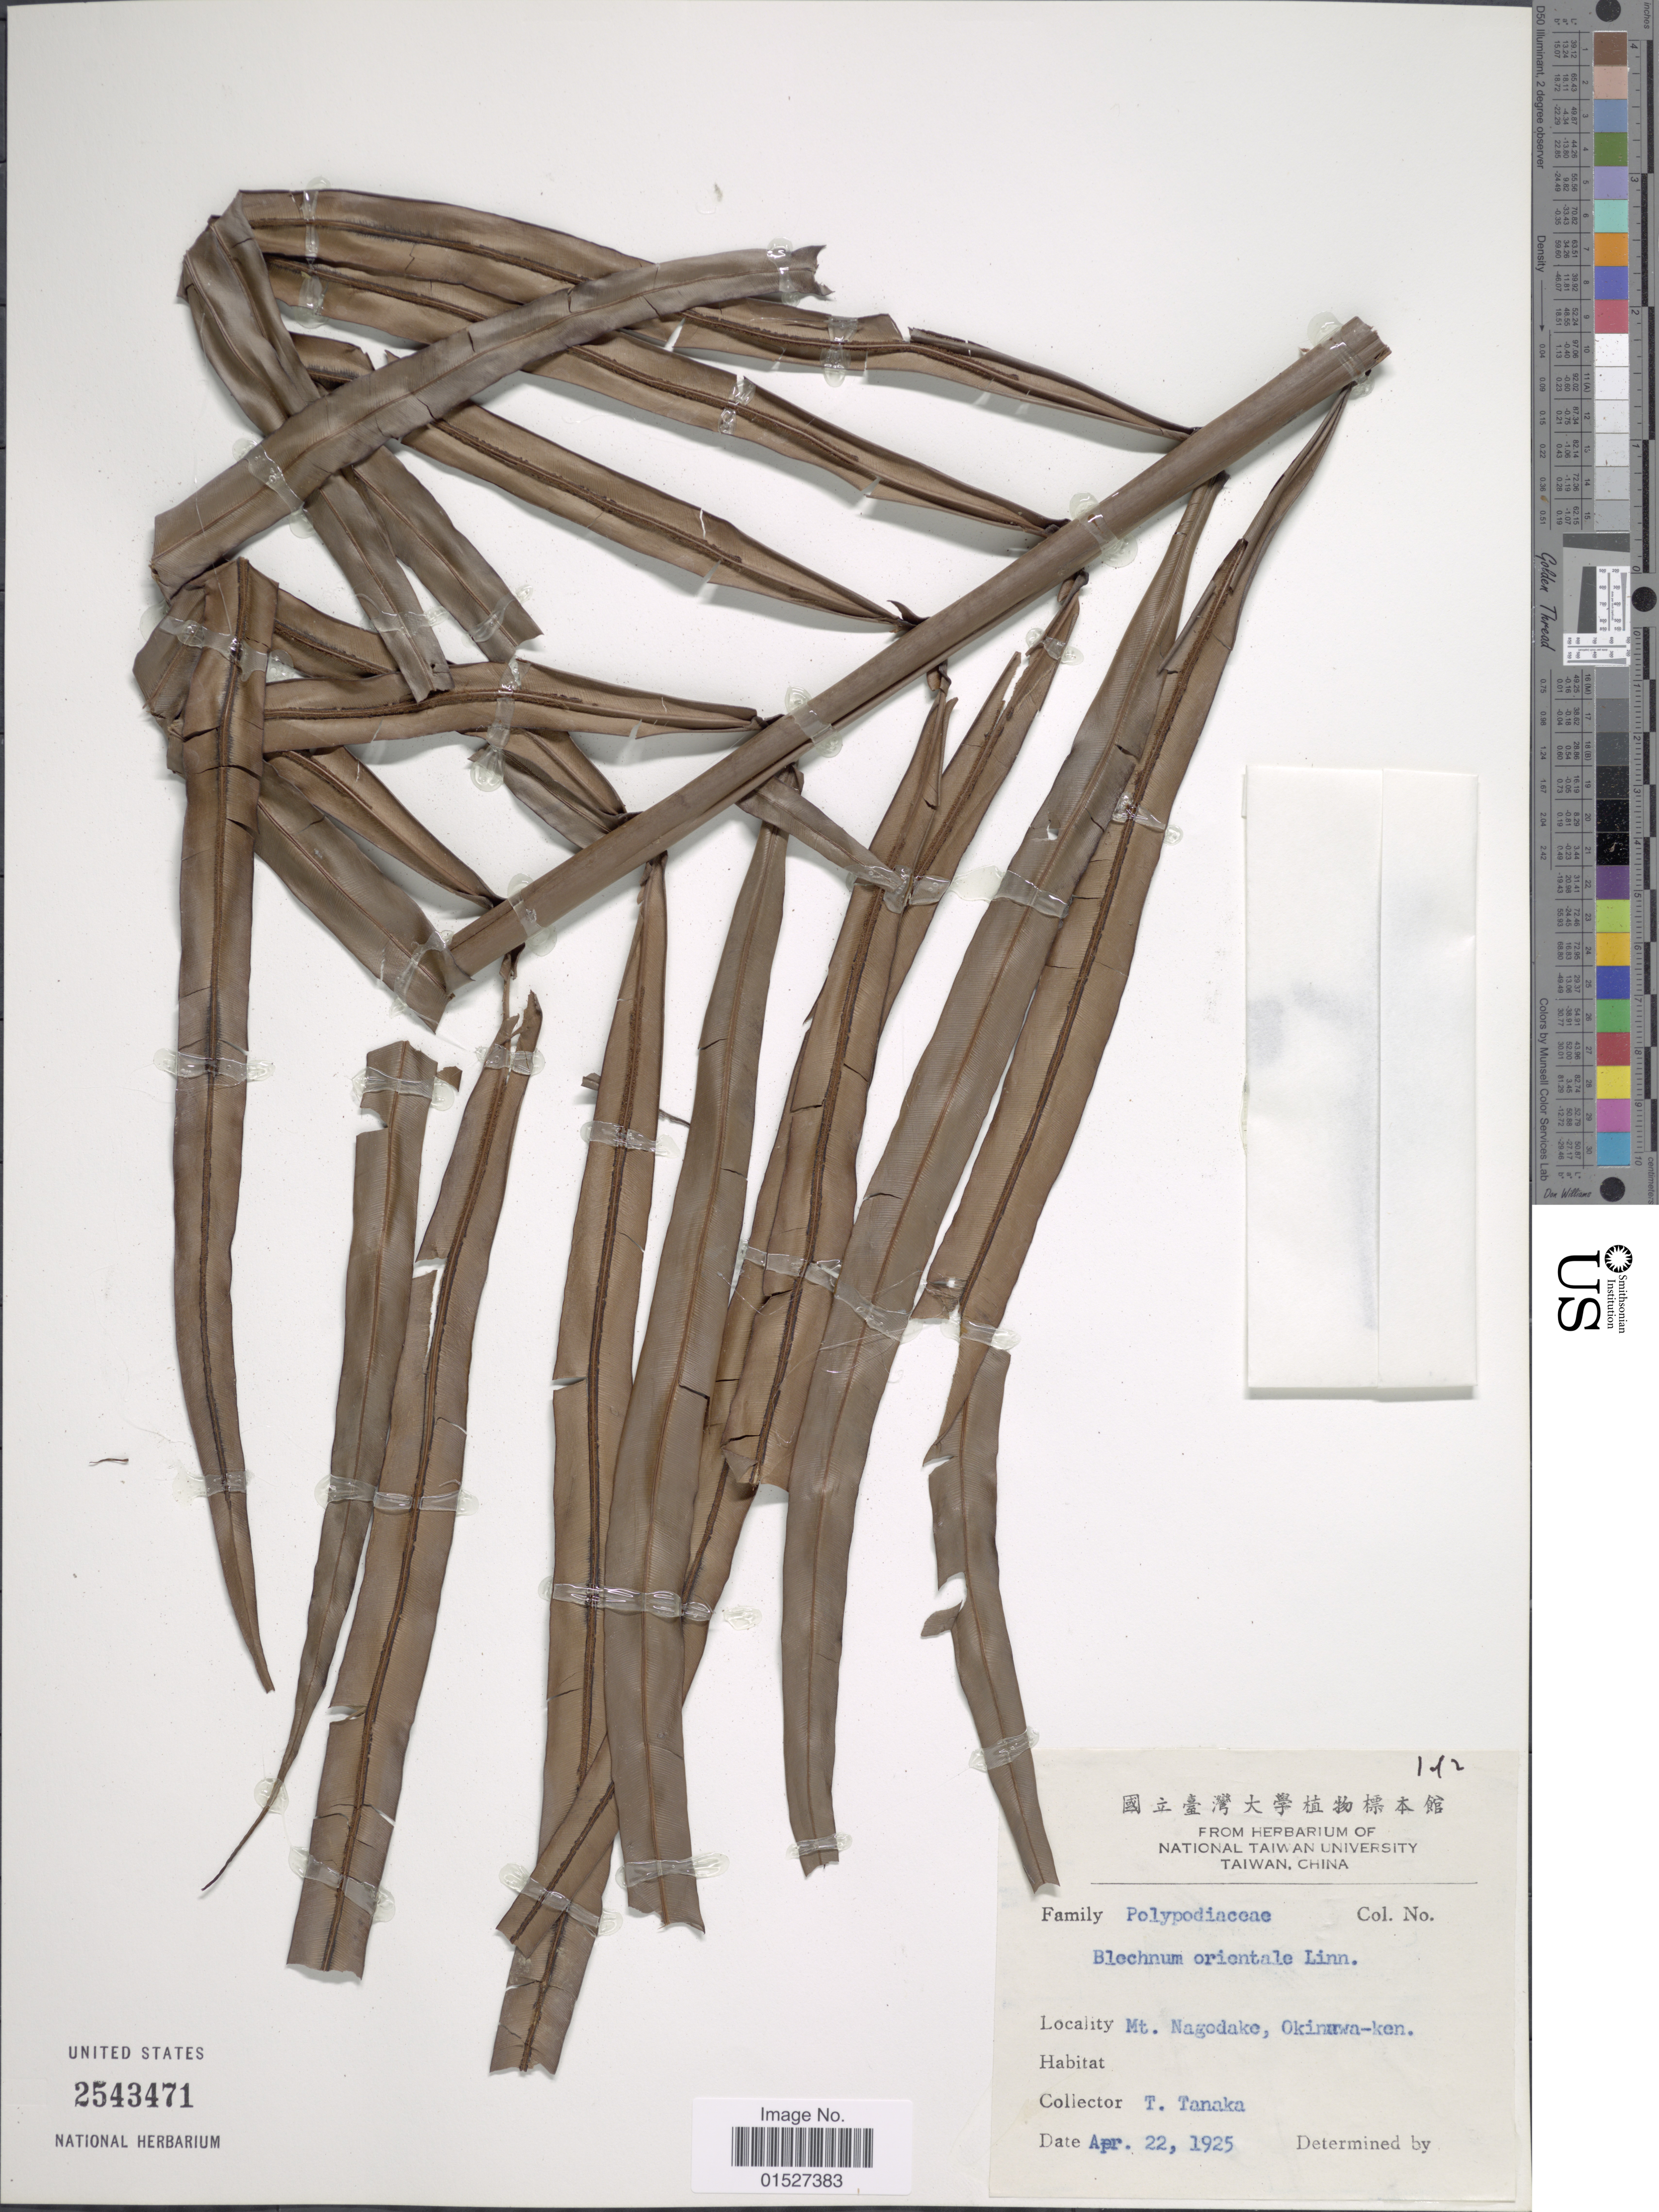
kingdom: Plantae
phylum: Tracheophyta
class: Polypodiopsida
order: Polypodiales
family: Blechnaceae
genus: Blechnum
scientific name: Blechnum orientale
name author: L.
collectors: T. Tanaka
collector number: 142*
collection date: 1925-04-22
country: Japan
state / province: Okinawa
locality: Mt. Nagodake, Okinawa-ken.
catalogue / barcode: US 2543471